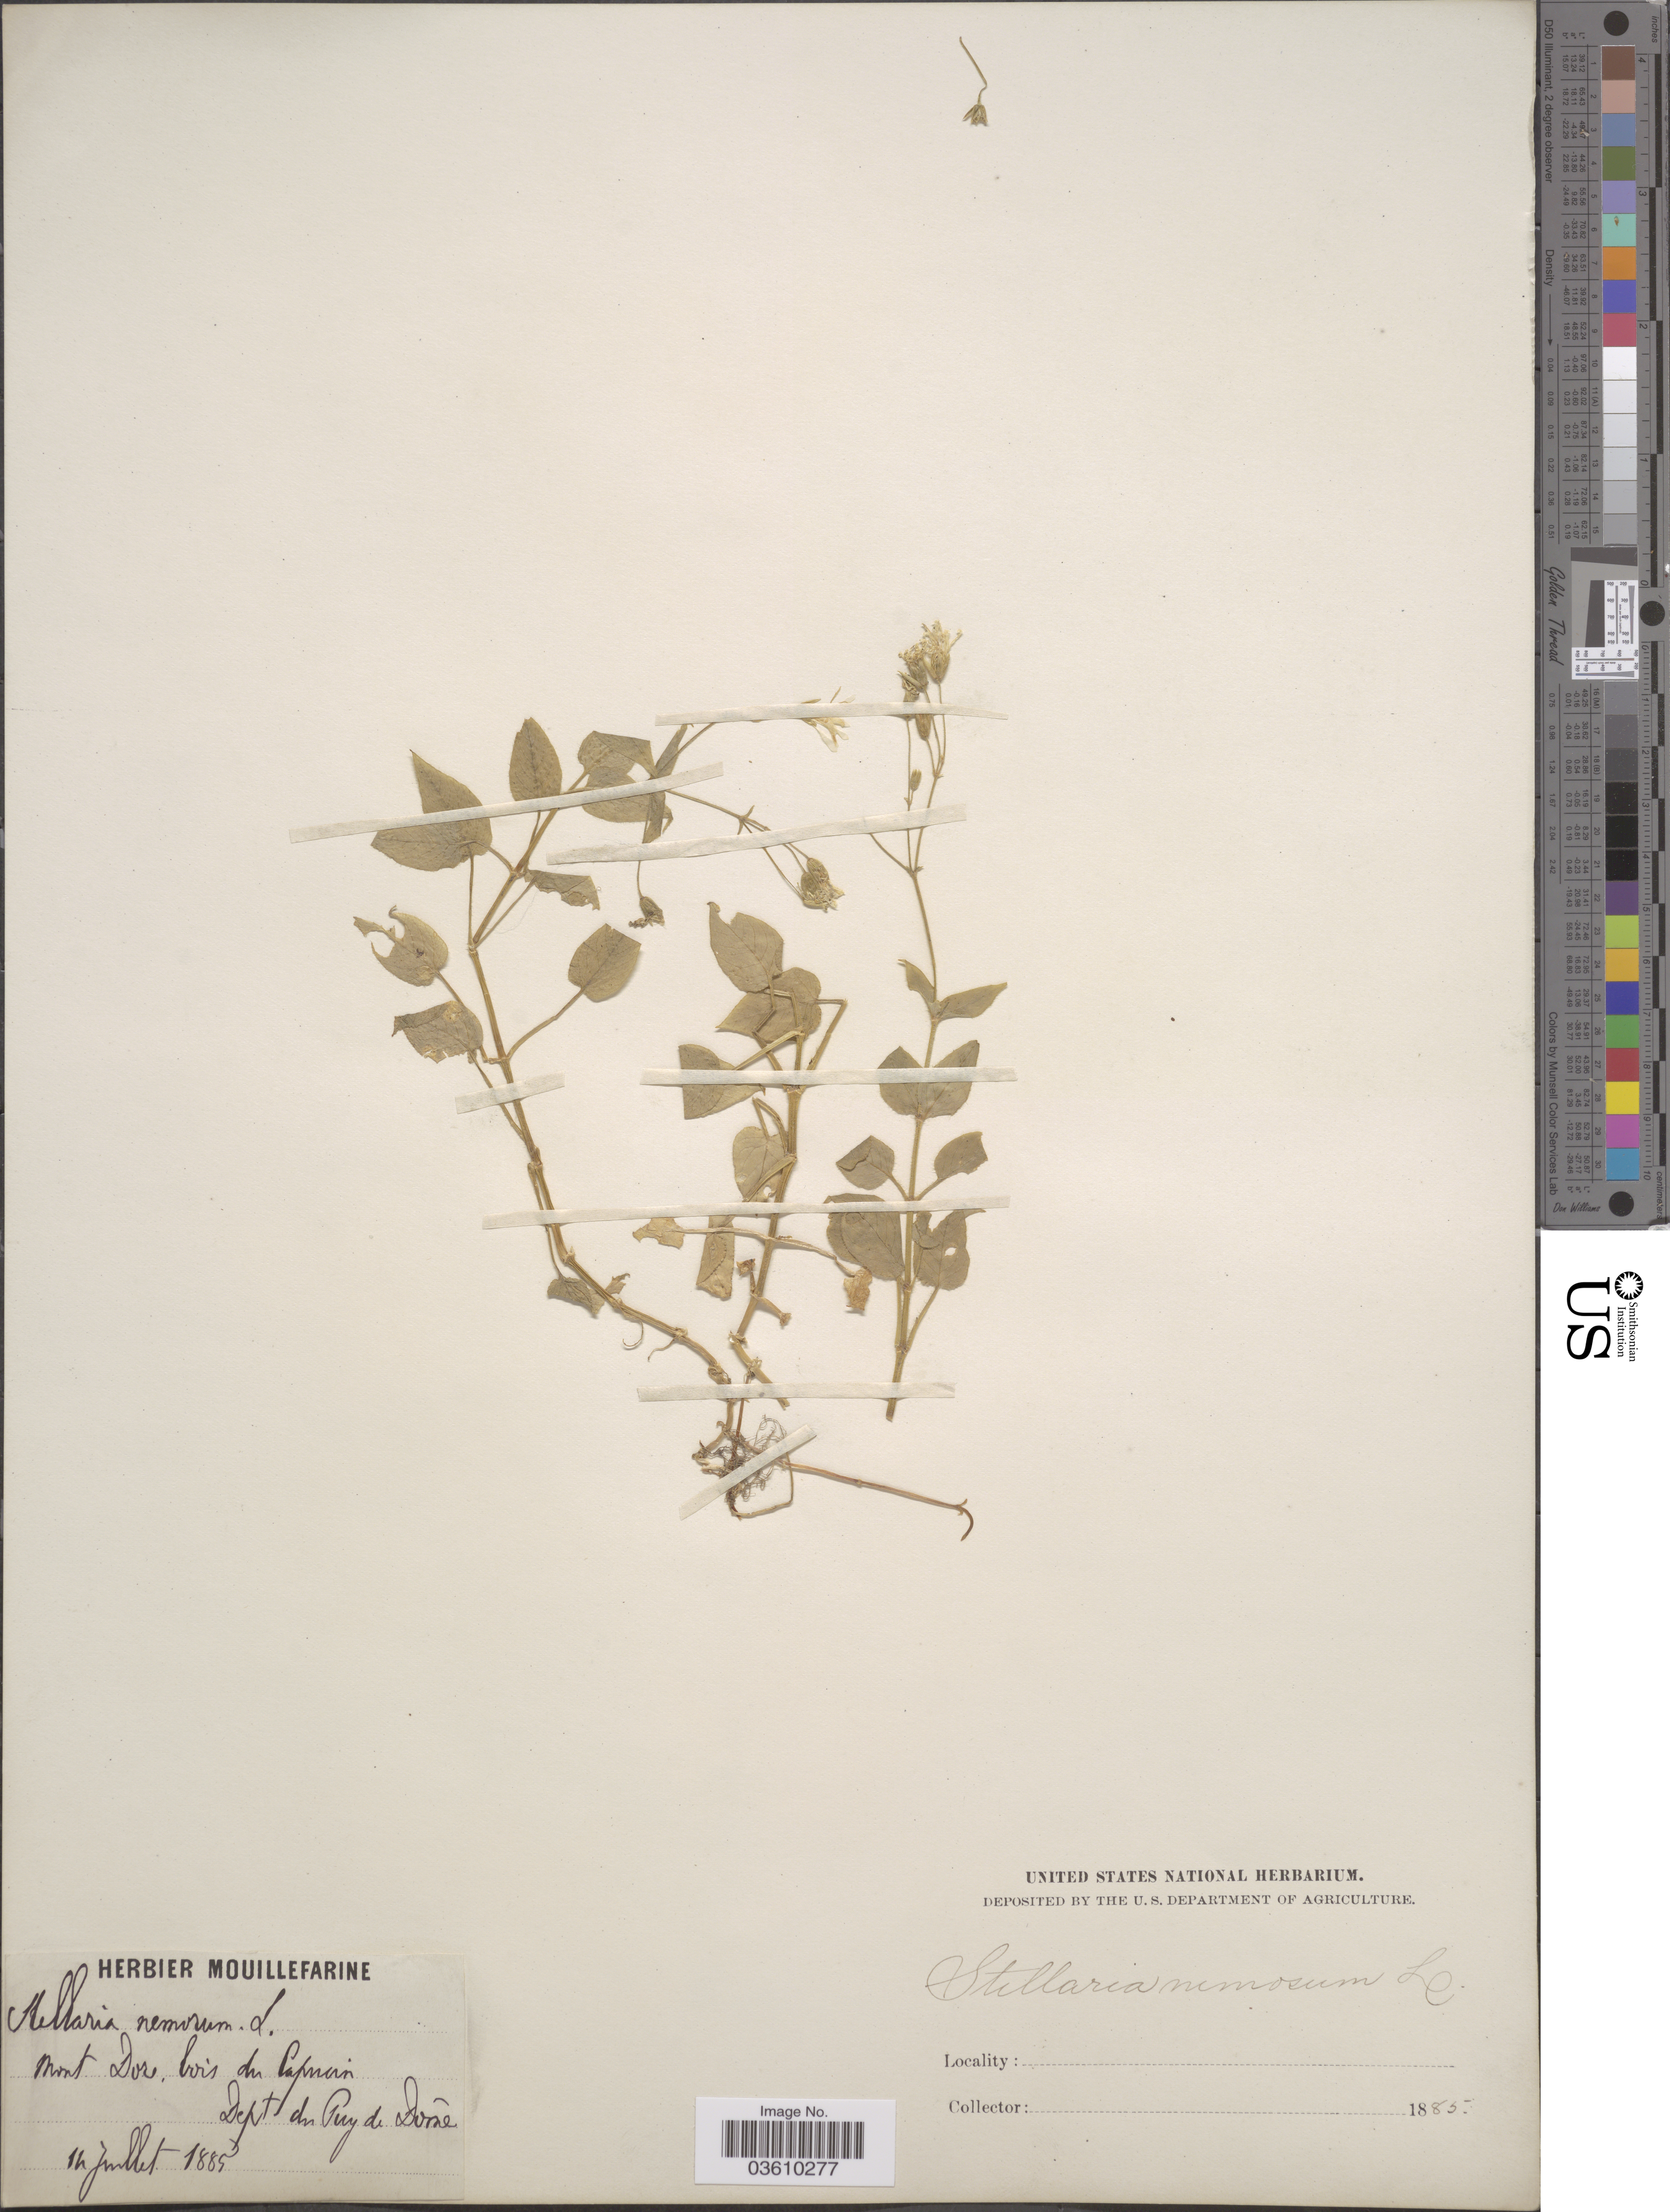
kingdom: Plantae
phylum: Tracheophyta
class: Magnoliopsida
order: Caryophyllales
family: Caryophyllaceae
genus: Stellaria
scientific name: Stellaria nemorum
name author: L.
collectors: ex herb. Mouillefarine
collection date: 1885-07-11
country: France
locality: Mont Dore bois du Capucin, Dept du Puy de Dome.